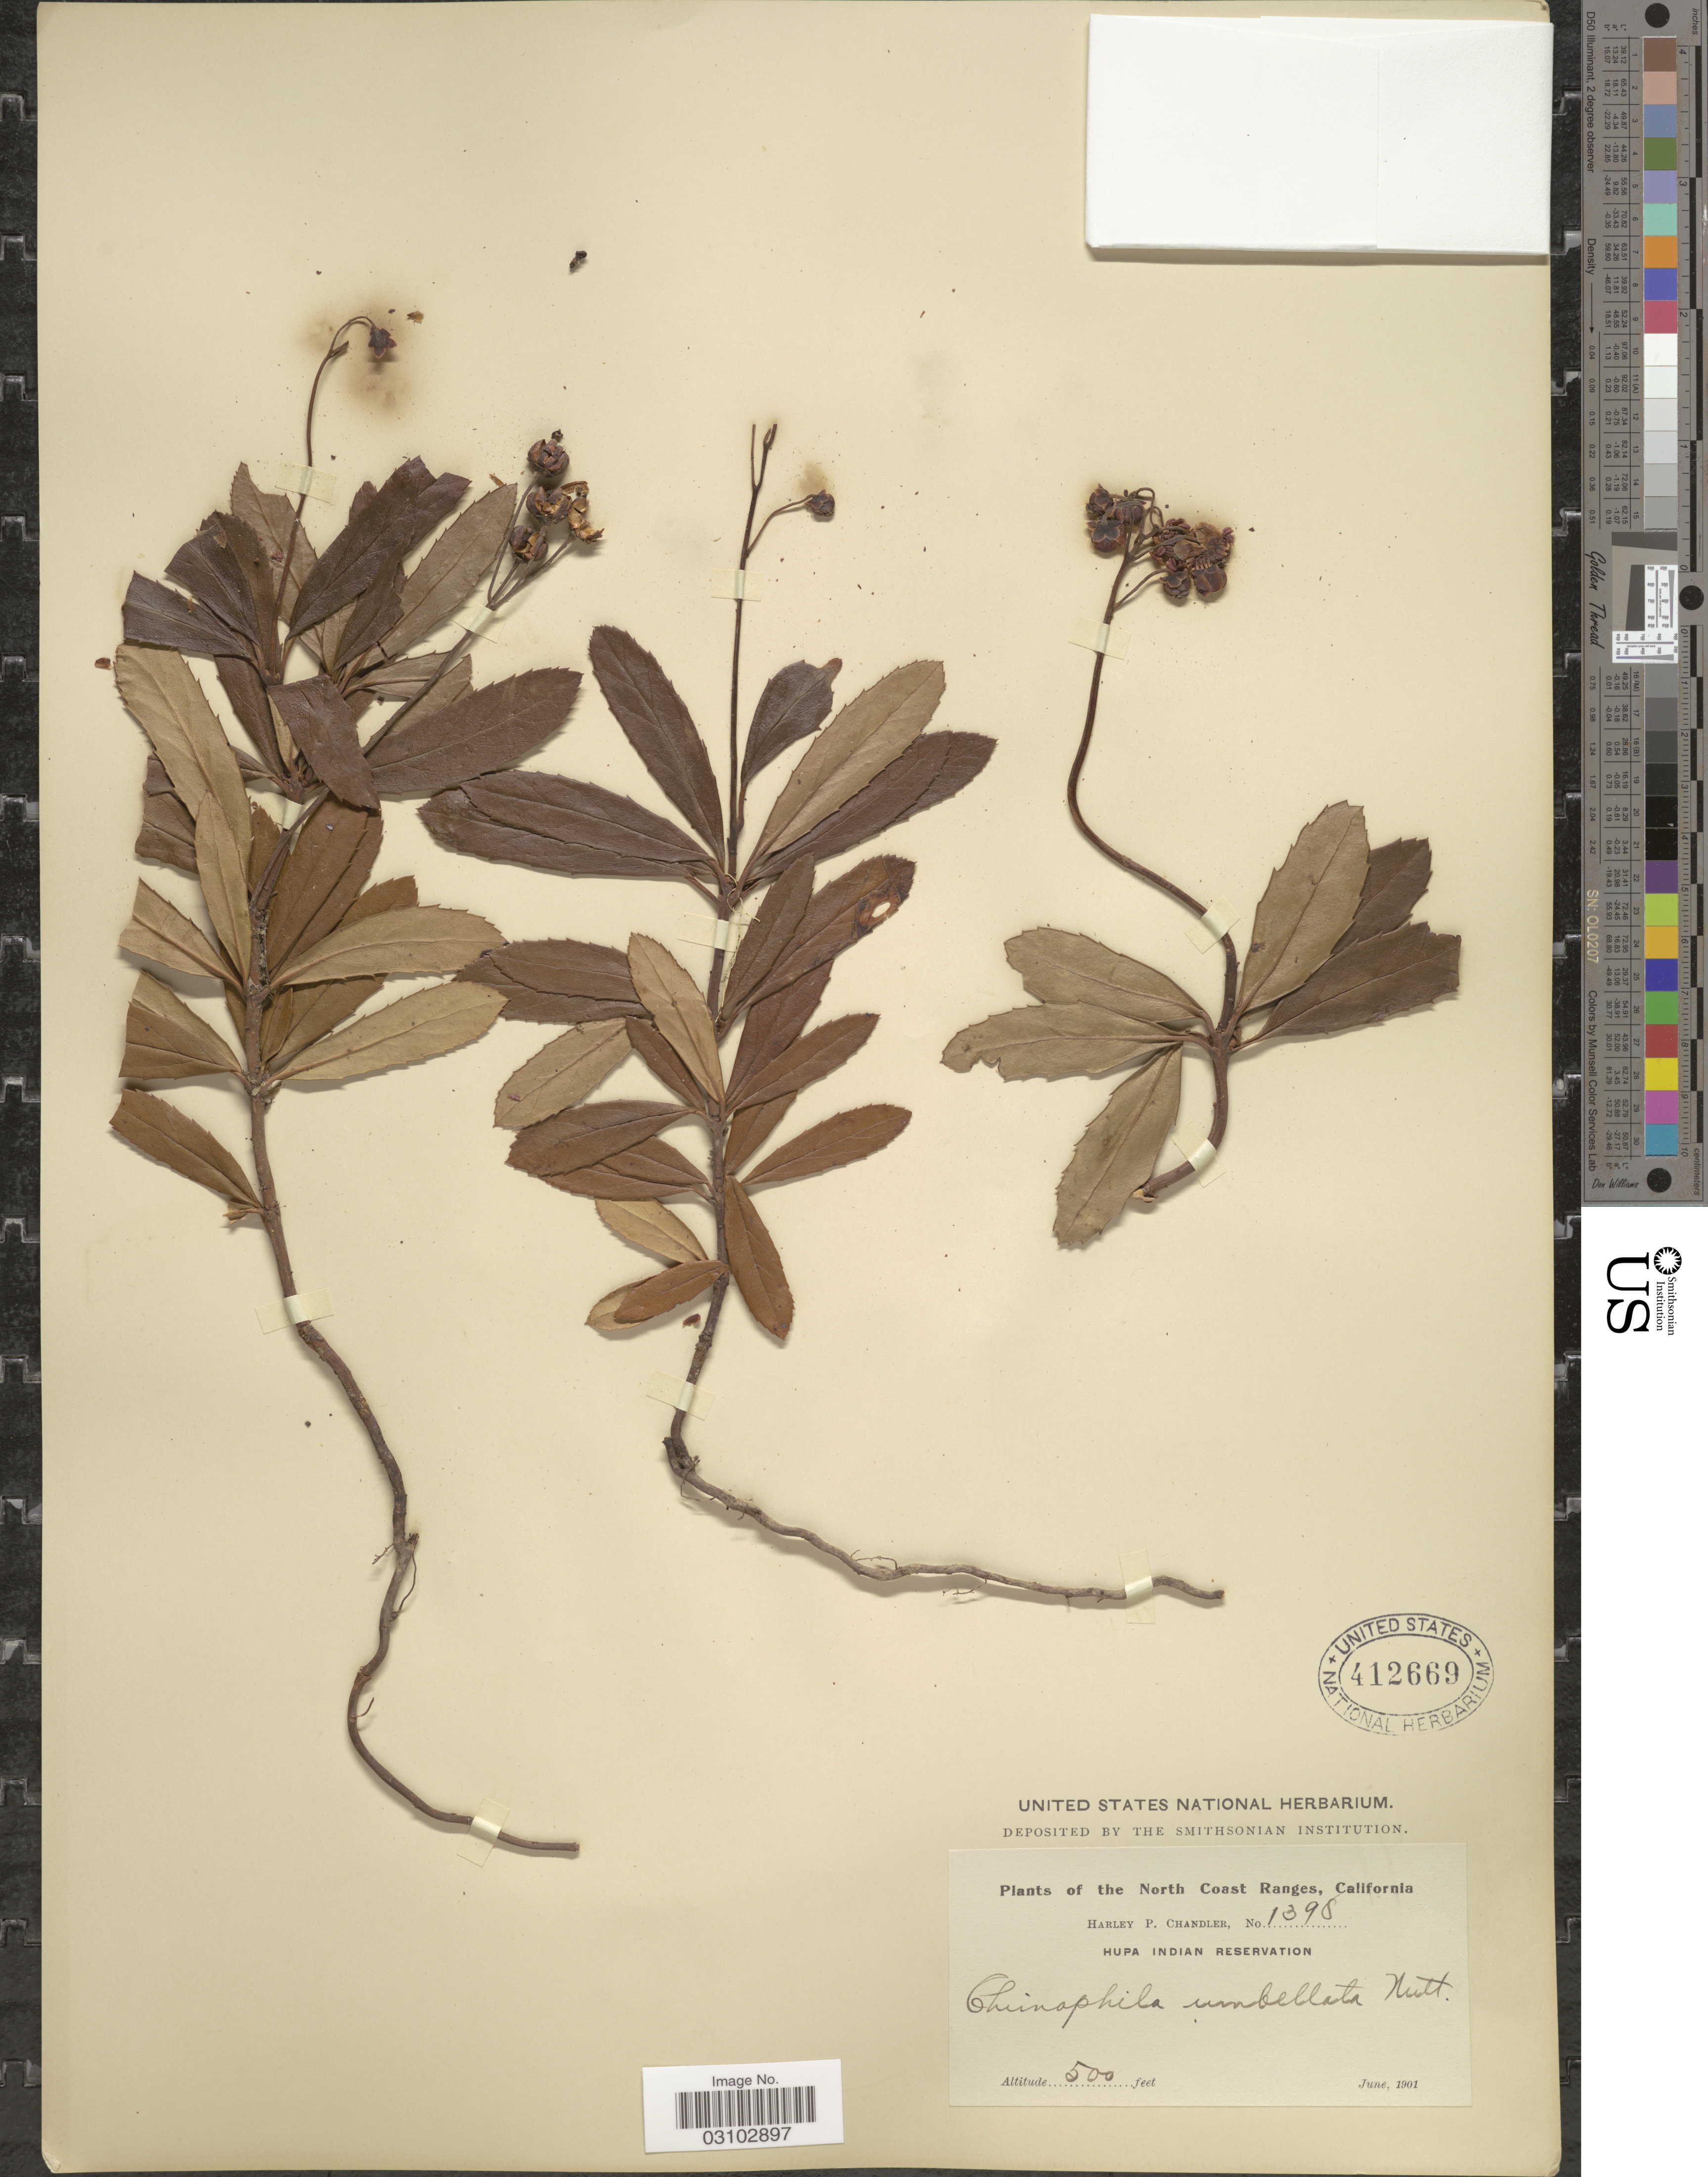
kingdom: Plantae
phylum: Tracheophyta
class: Magnoliopsida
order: Ericales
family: Ericaceae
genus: Chimaphila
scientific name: Chimaphila umbellata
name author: (L.) W.P.C. Barton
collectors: H. Chandler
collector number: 1398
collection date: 1901-06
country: United States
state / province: California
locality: The North Coast Ranges. Hupa Indian Reservation.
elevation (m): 152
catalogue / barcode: US 412669